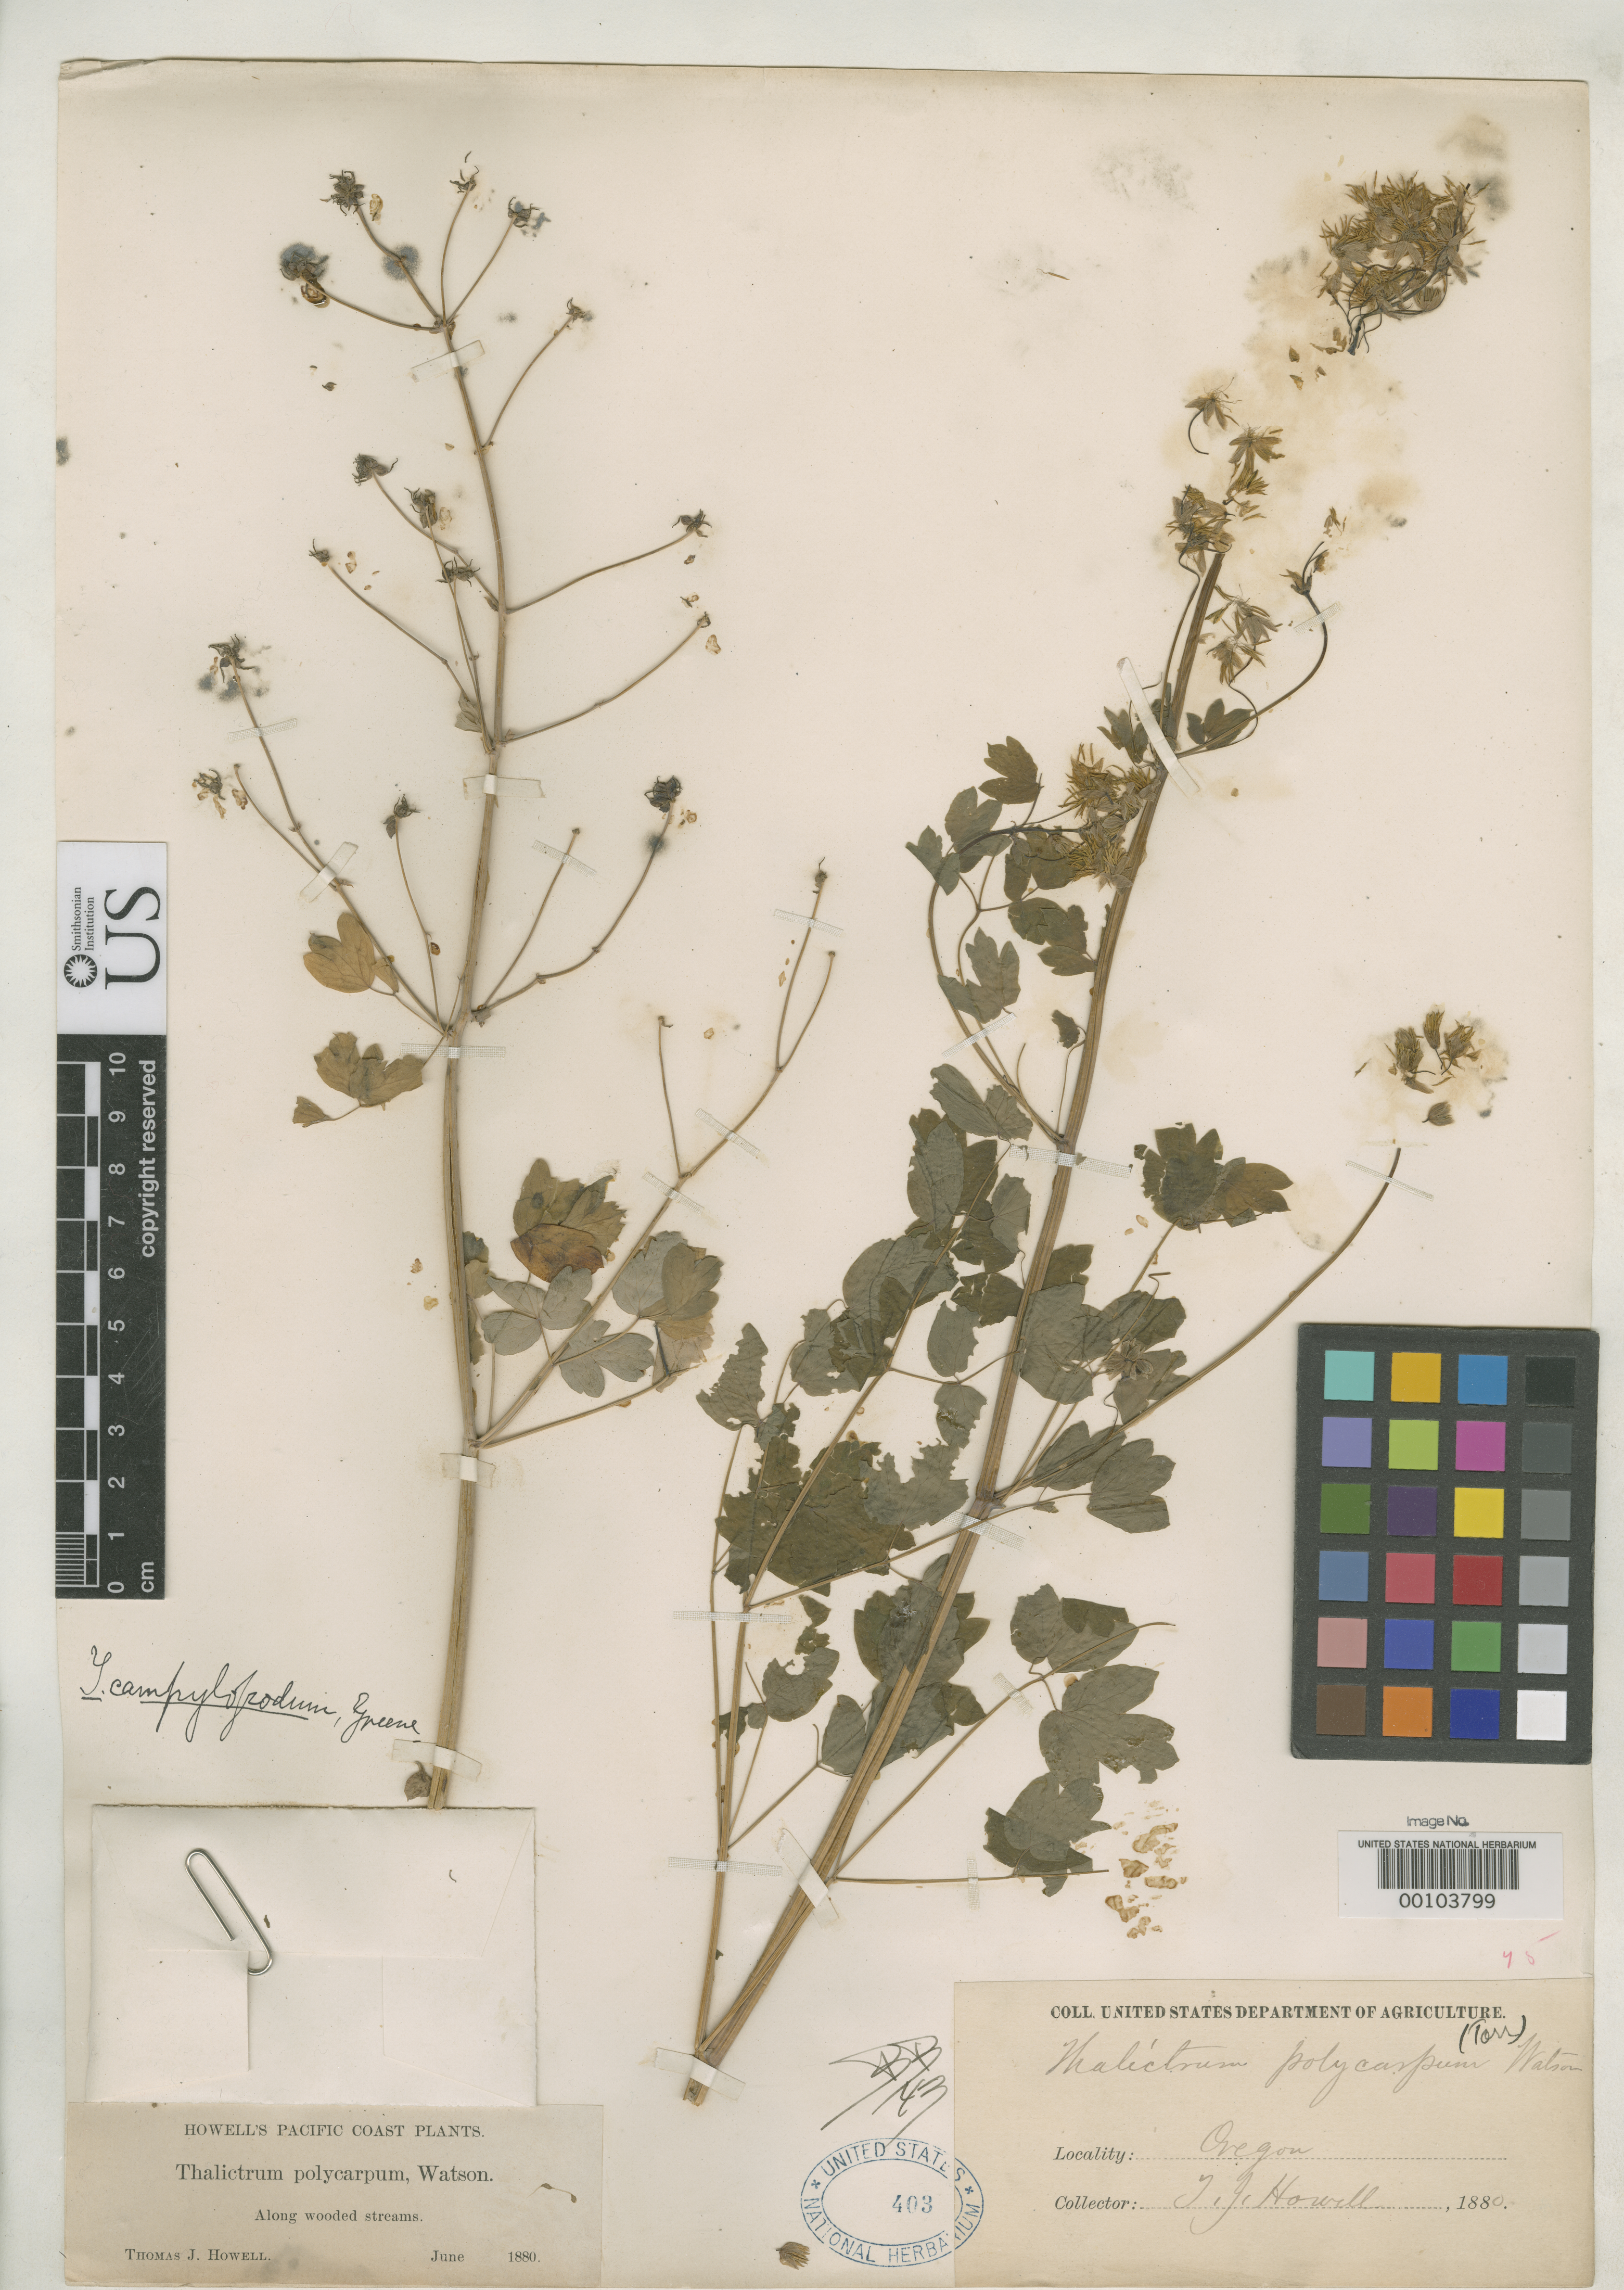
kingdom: Plantae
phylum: Tracheophyta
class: Magnoliopsida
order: Ranunculales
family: Ranunculaceae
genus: Thalictrum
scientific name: Thalictrum campylopodum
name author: Greene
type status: Isotype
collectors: T. J. Howell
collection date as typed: Jun 1880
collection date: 1880-06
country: United States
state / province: Oregon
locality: Banks of streams in western Oregon.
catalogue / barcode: US 403